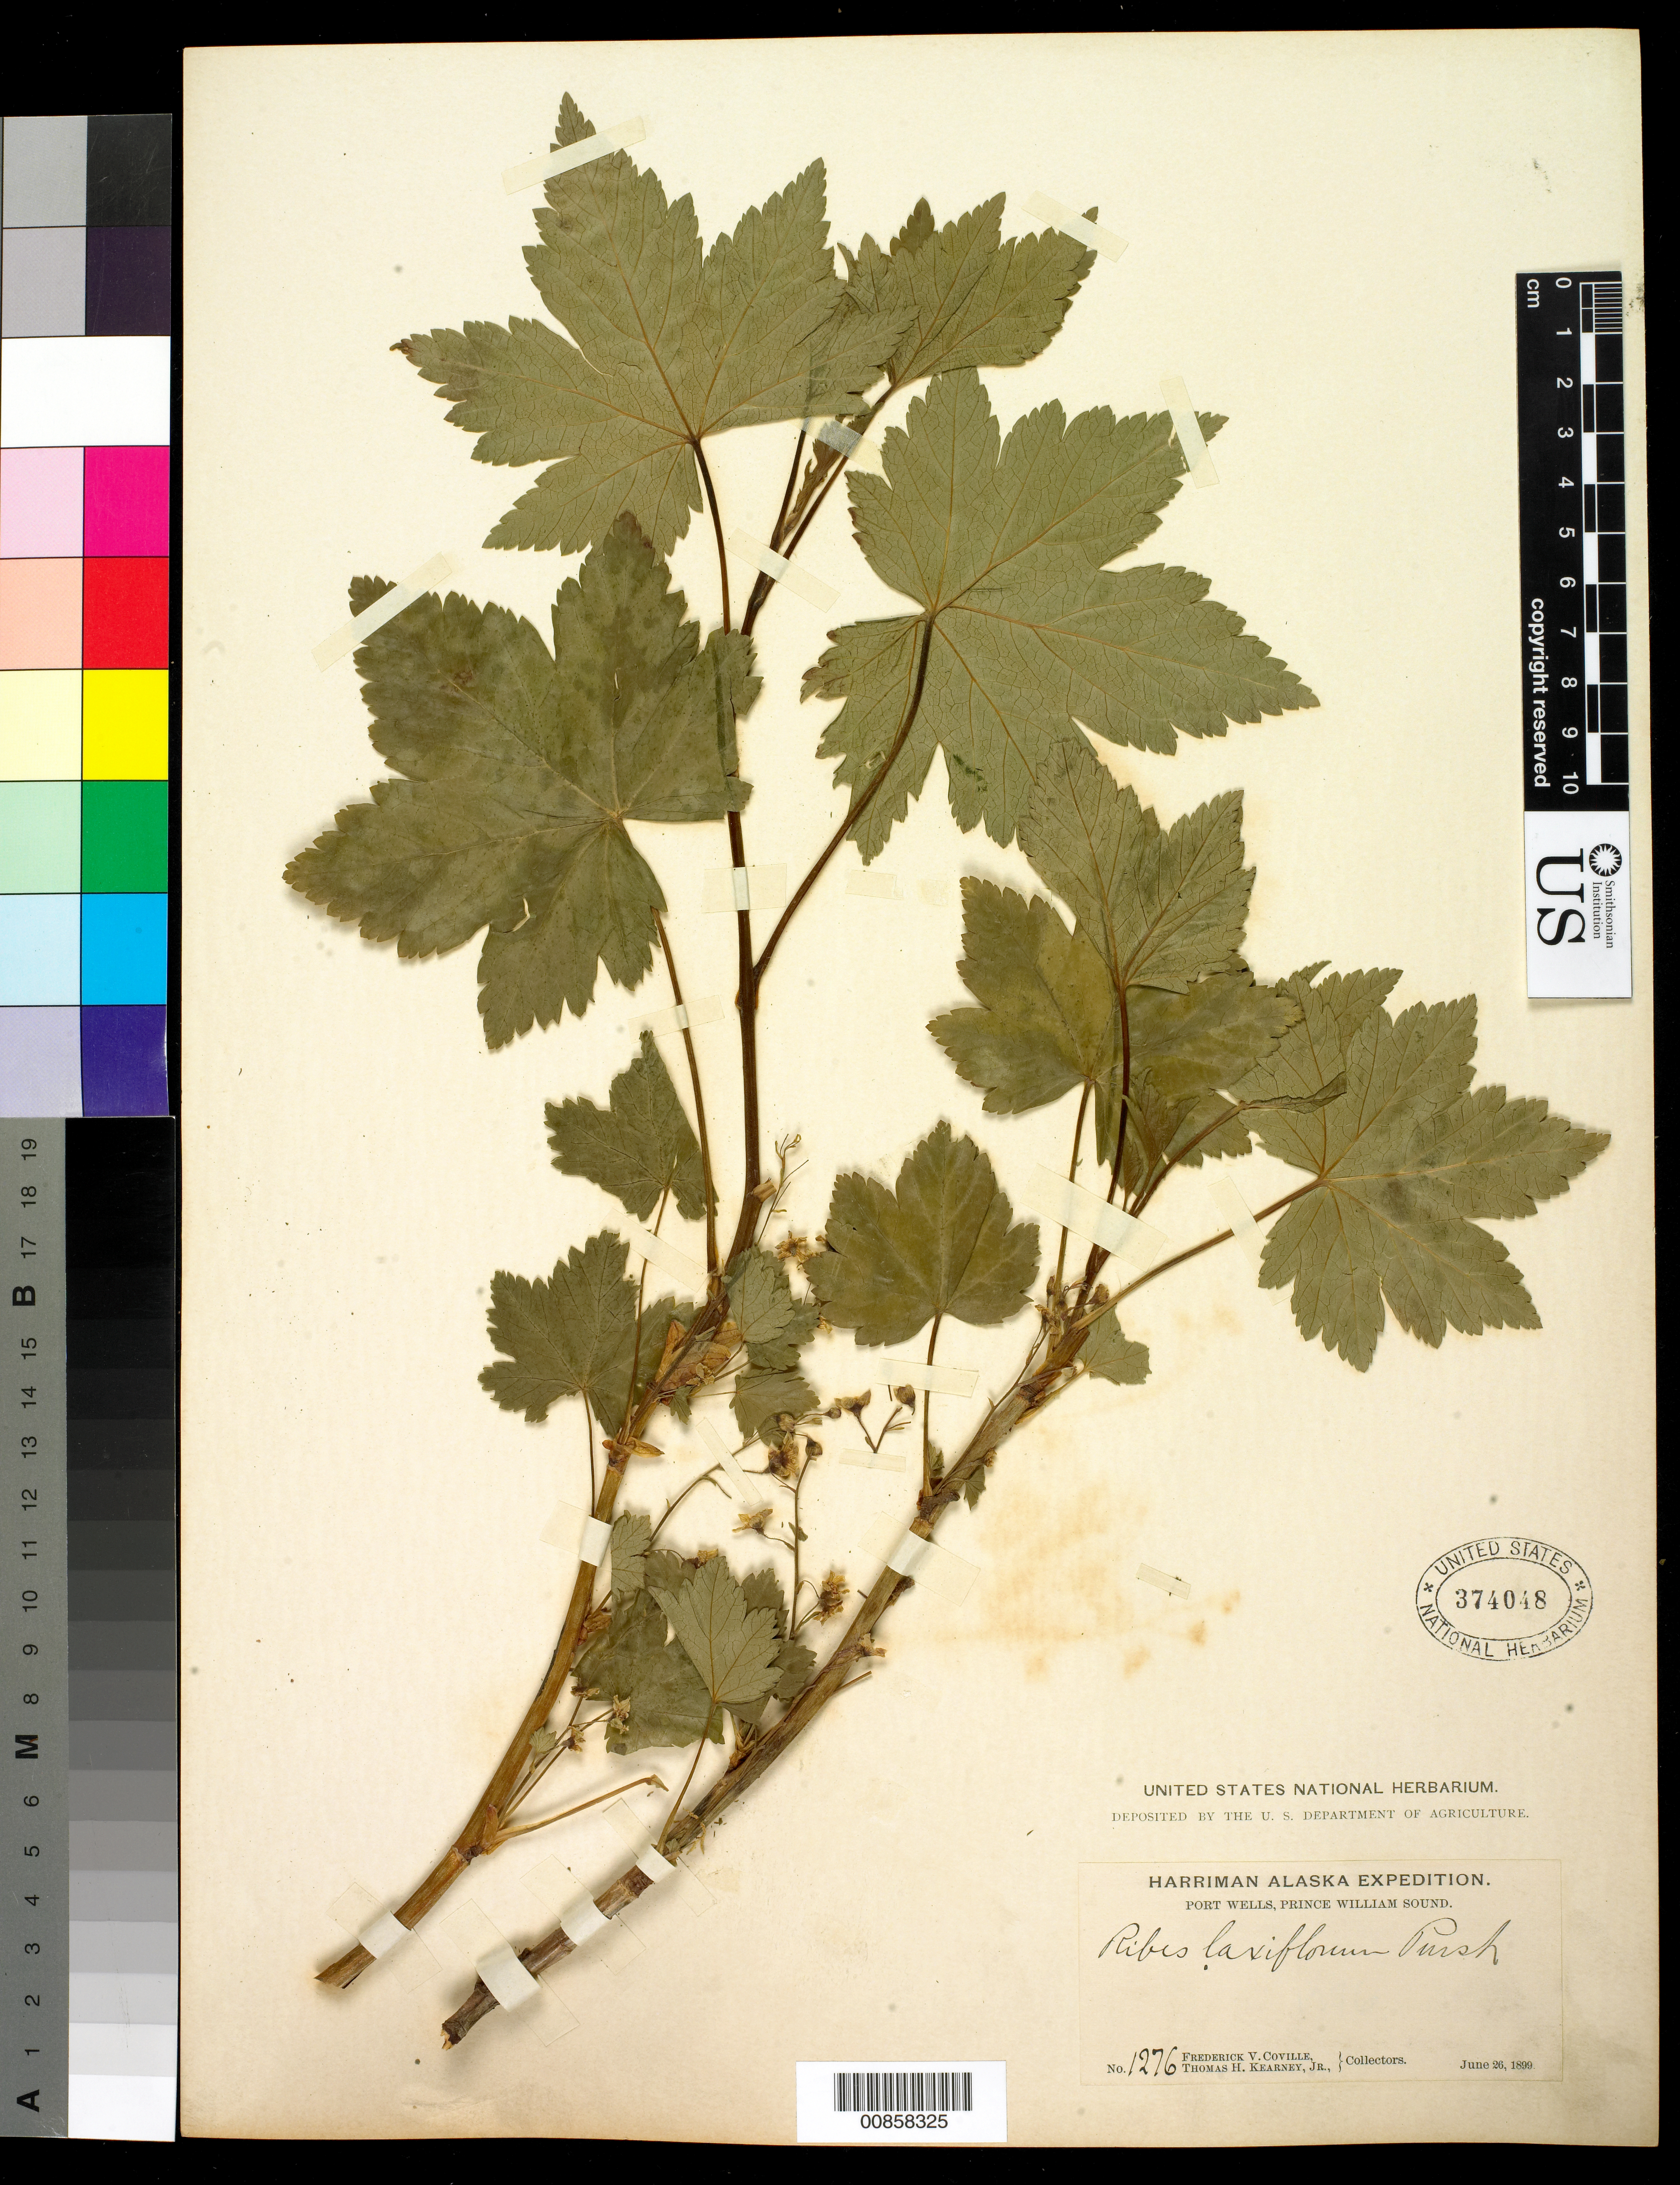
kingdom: Plantae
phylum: Tracheophyta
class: Magnoliopsida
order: Saxifragales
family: Grossulariaceae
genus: Ribes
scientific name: Ribes laxiflorum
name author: Pursh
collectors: F. V. Coville & T. H. Kearney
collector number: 1276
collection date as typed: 26 Jun 1899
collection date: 1899-06-26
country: United States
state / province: Alaska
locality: Port Wells, Prince William Sound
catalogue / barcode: US 374048